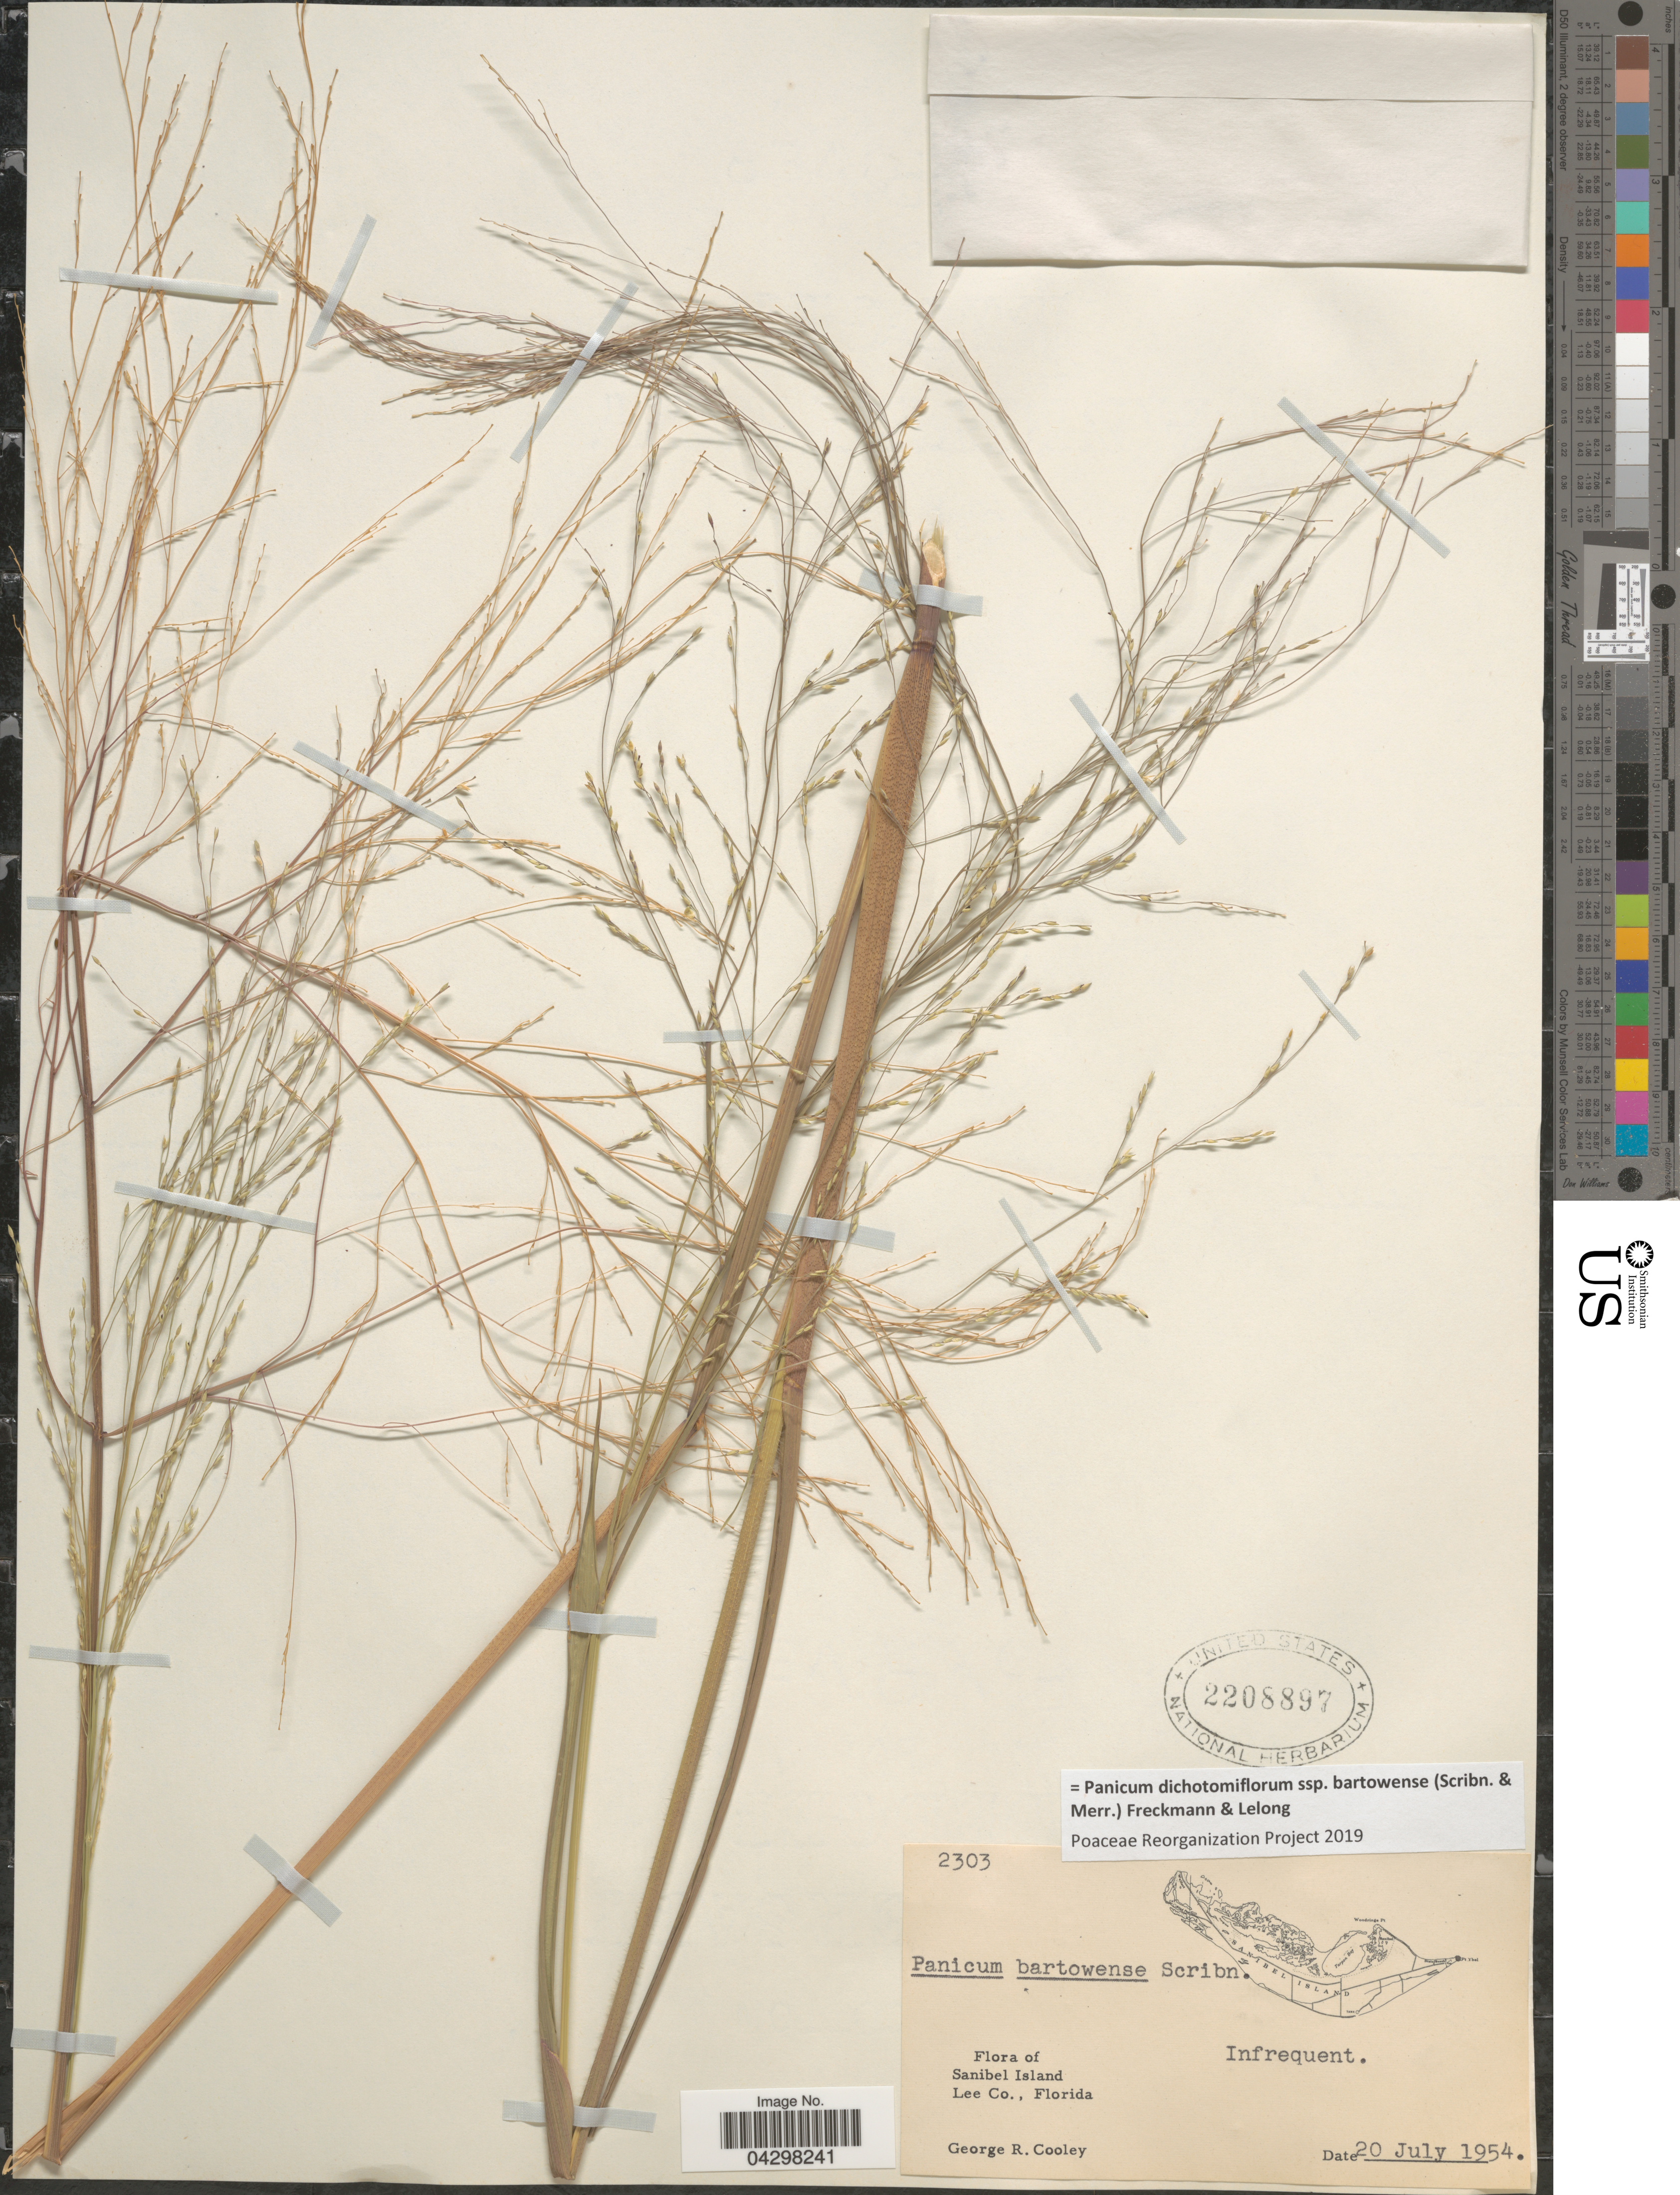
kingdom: Plantae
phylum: Tracheophyta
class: Liliopsida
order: Poales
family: Poaceae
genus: Panicum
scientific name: Panicum dichotomiflorum subsp. bartowense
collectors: G. R. Cooley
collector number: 2303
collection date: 1954-07-20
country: United States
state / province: Florida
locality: Sanibel Island. Lee Co.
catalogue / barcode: US 2208897